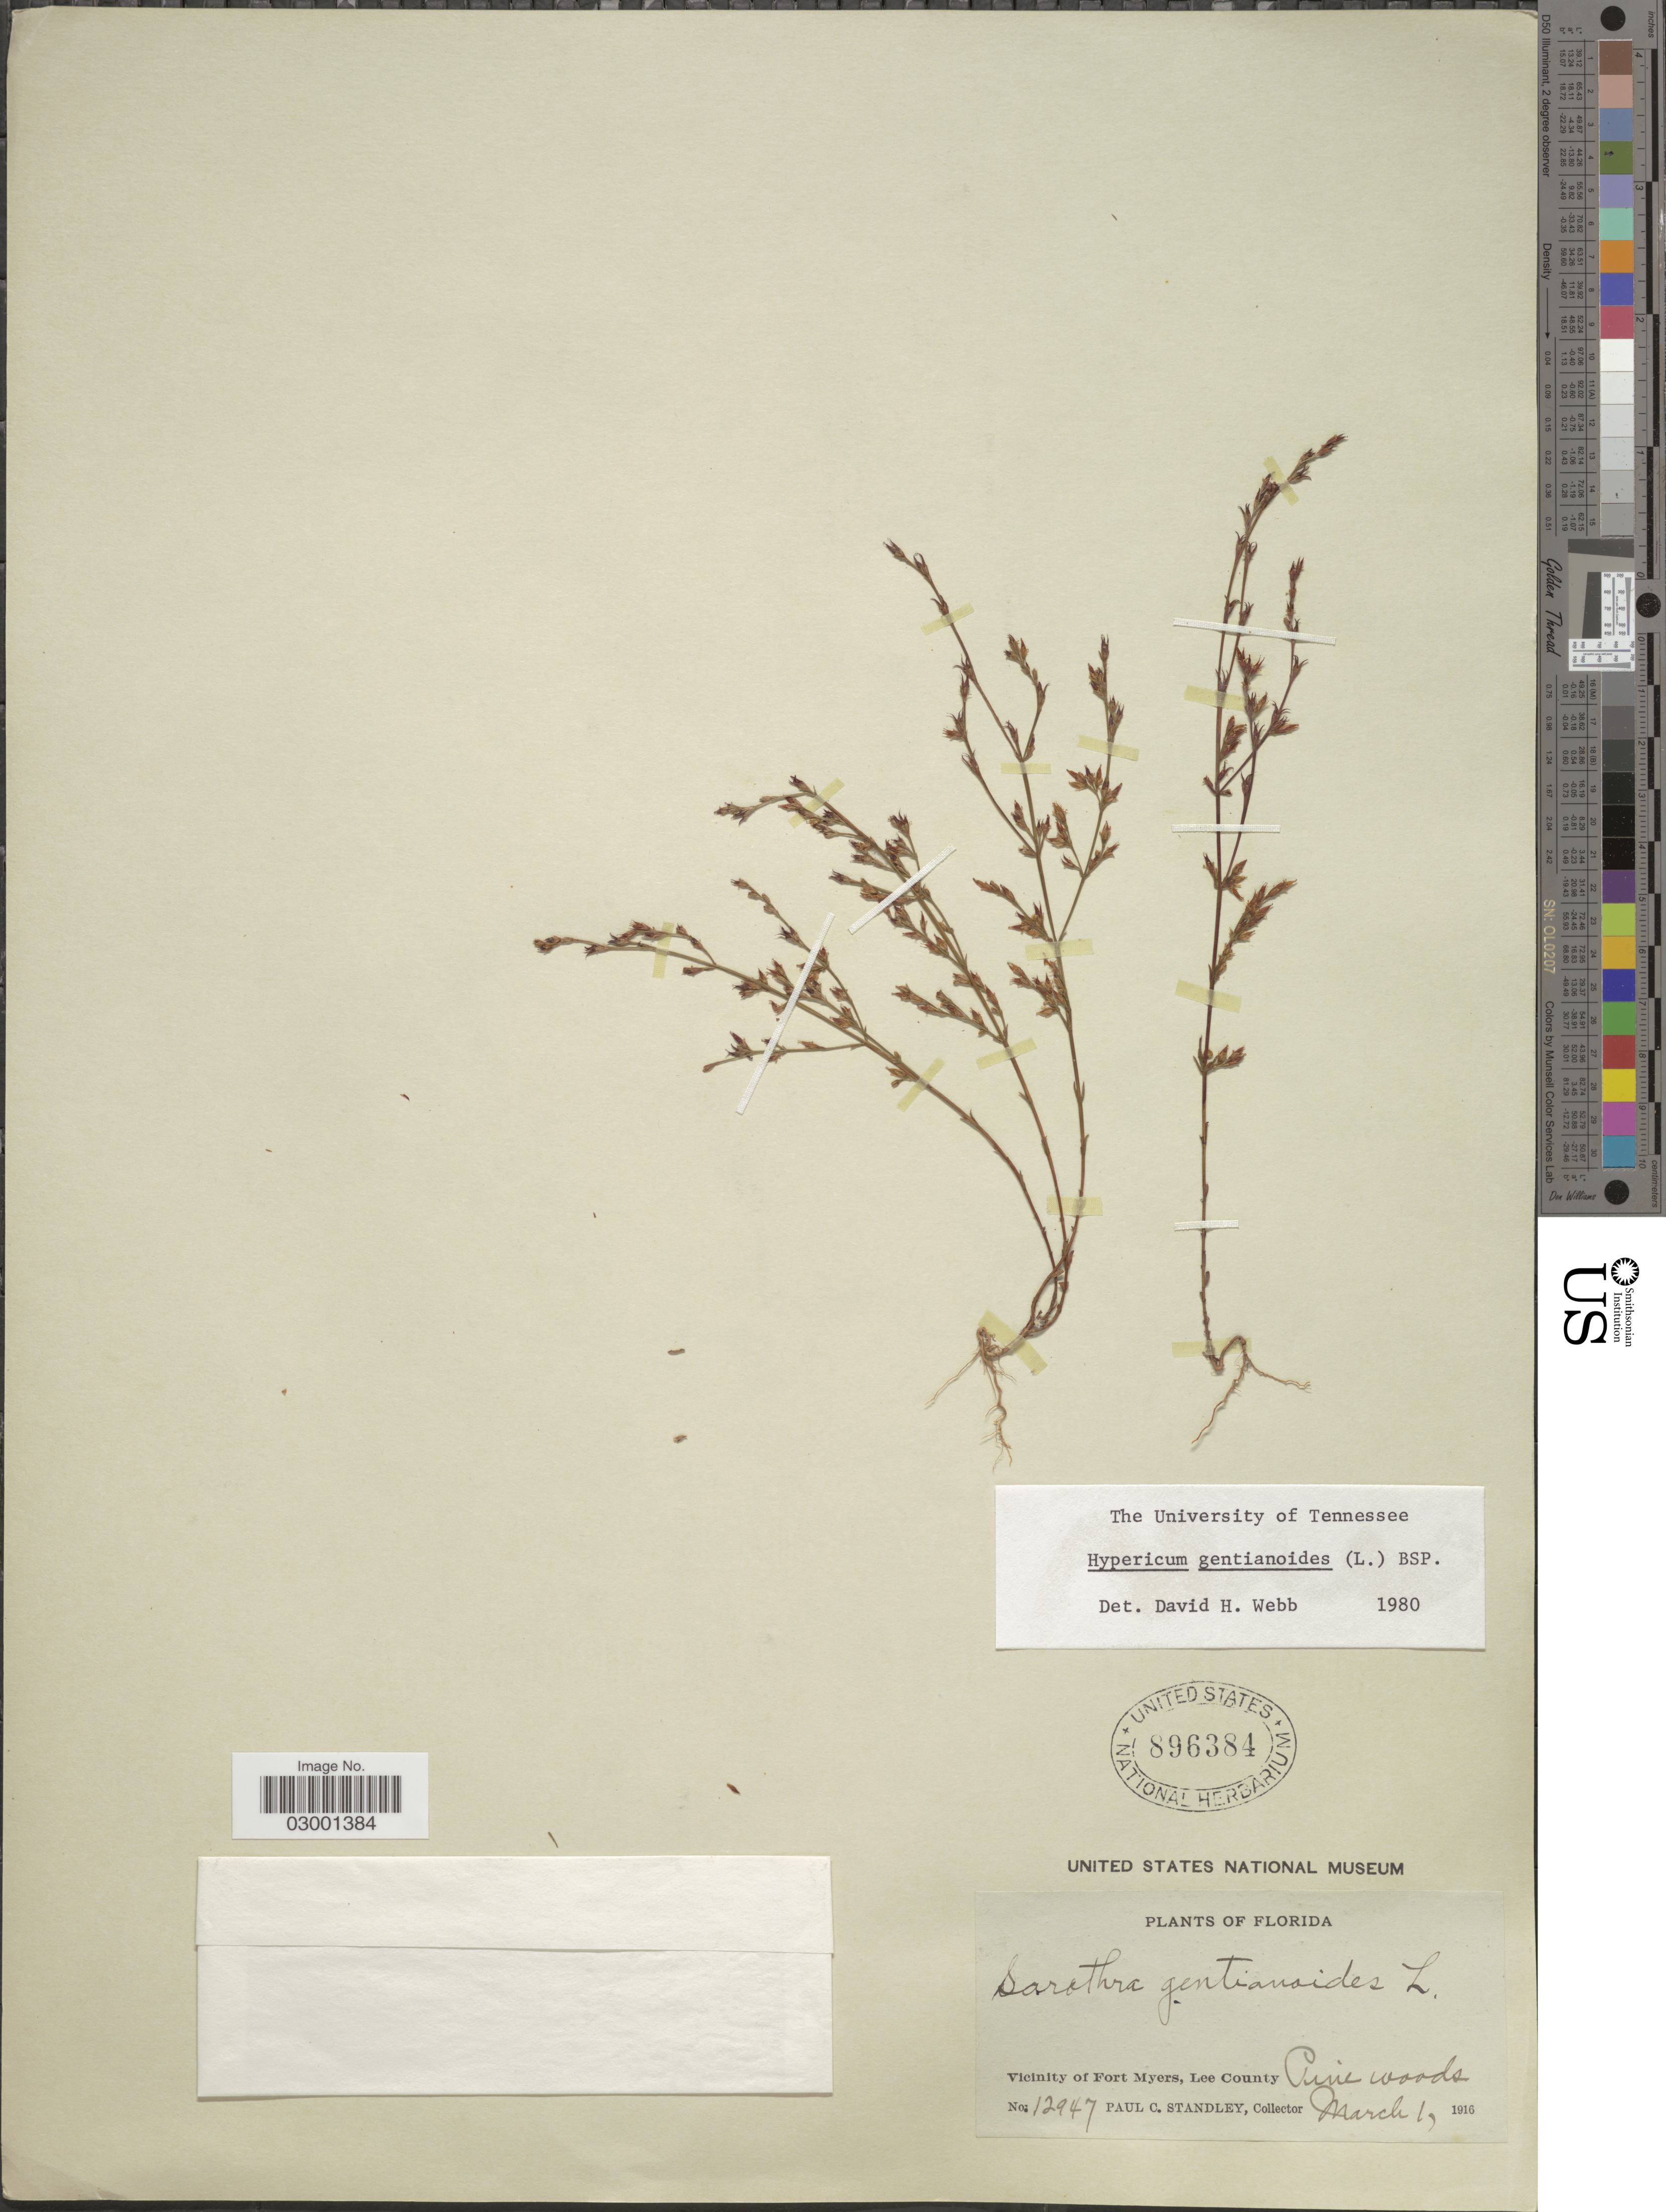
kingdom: Plantae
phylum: Tracheophyta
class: Magnoliopsida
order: Malpighiales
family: Hypericaceae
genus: Hypericum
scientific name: Hypericum gentianoides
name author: (L.) Britton, Stearns & Poggenb.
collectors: P. C. Standley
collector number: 12947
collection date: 1916-03-01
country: United States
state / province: Florida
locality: Vicinity of Fort Myers, Lee County Pine woods.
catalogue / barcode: US 896384